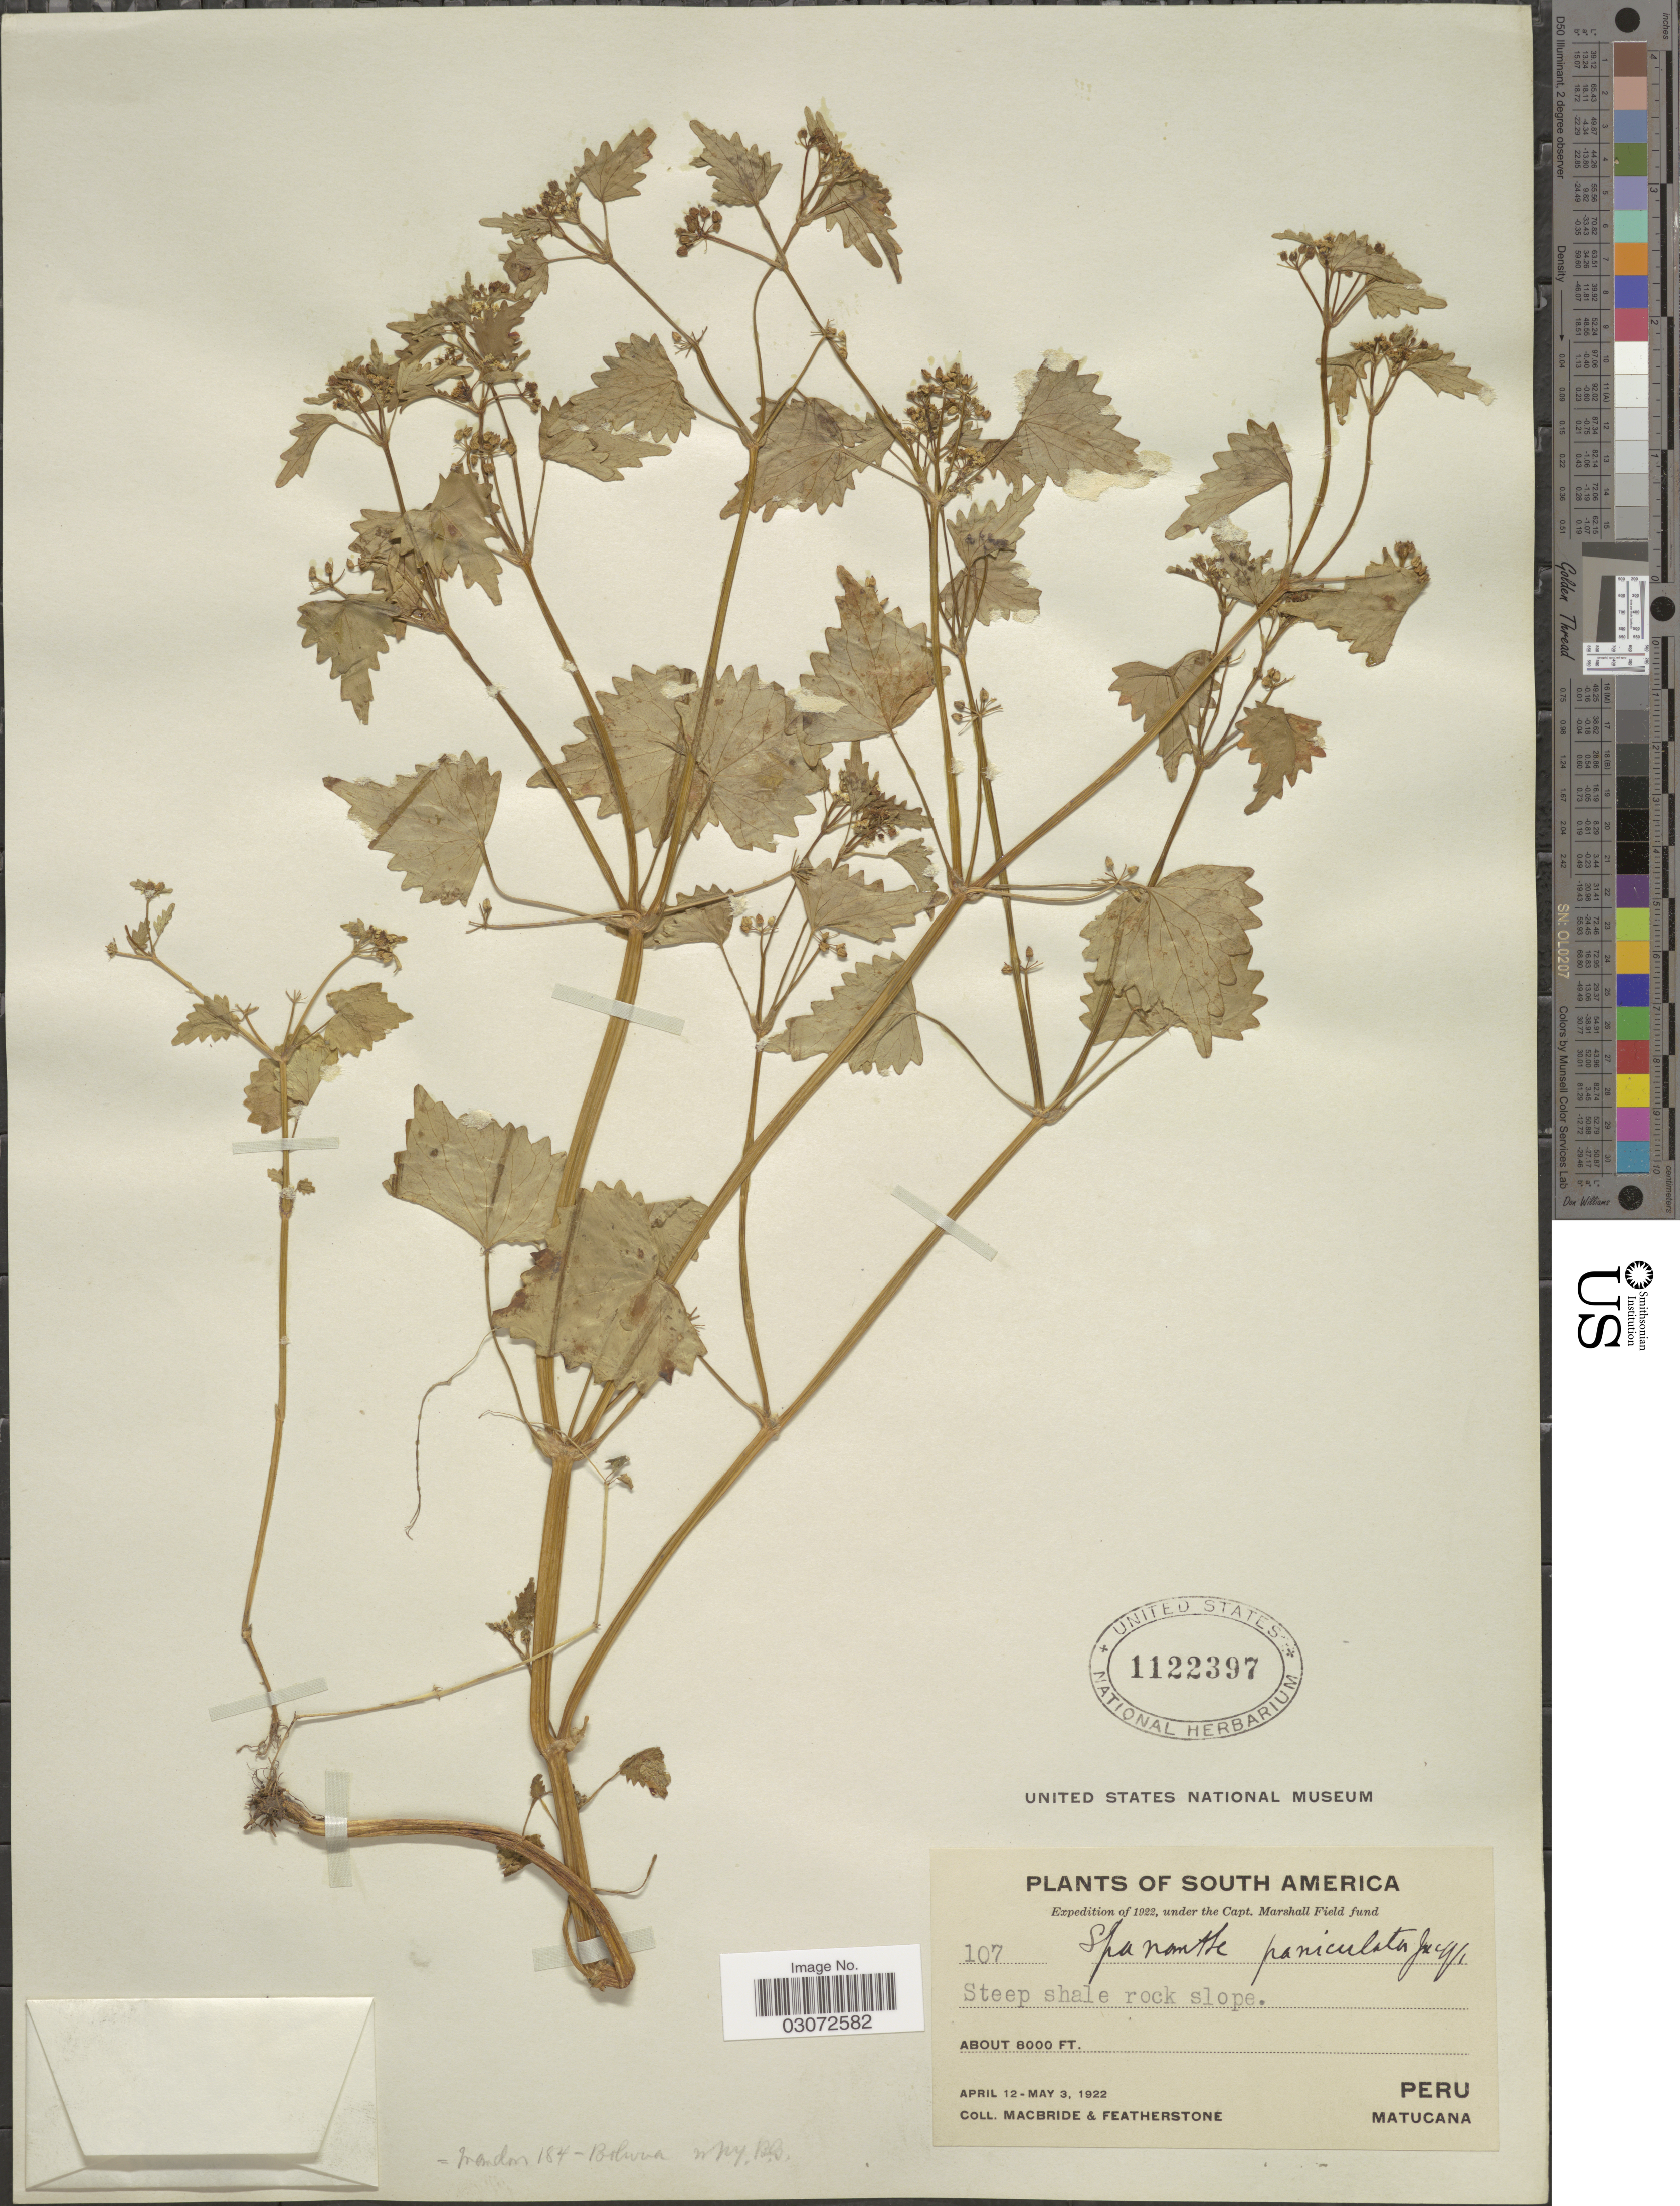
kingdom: Plantae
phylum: Tracheophyta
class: Magnoliopsida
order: Apiales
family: Apiaceae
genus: Spananthe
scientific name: Spananthe paniculata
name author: Jacq.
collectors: Macbride, -- & -. Featherstone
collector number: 107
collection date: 1922-04-12/1922-05-03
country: Peru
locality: Matucana.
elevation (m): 2438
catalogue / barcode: US 1122397